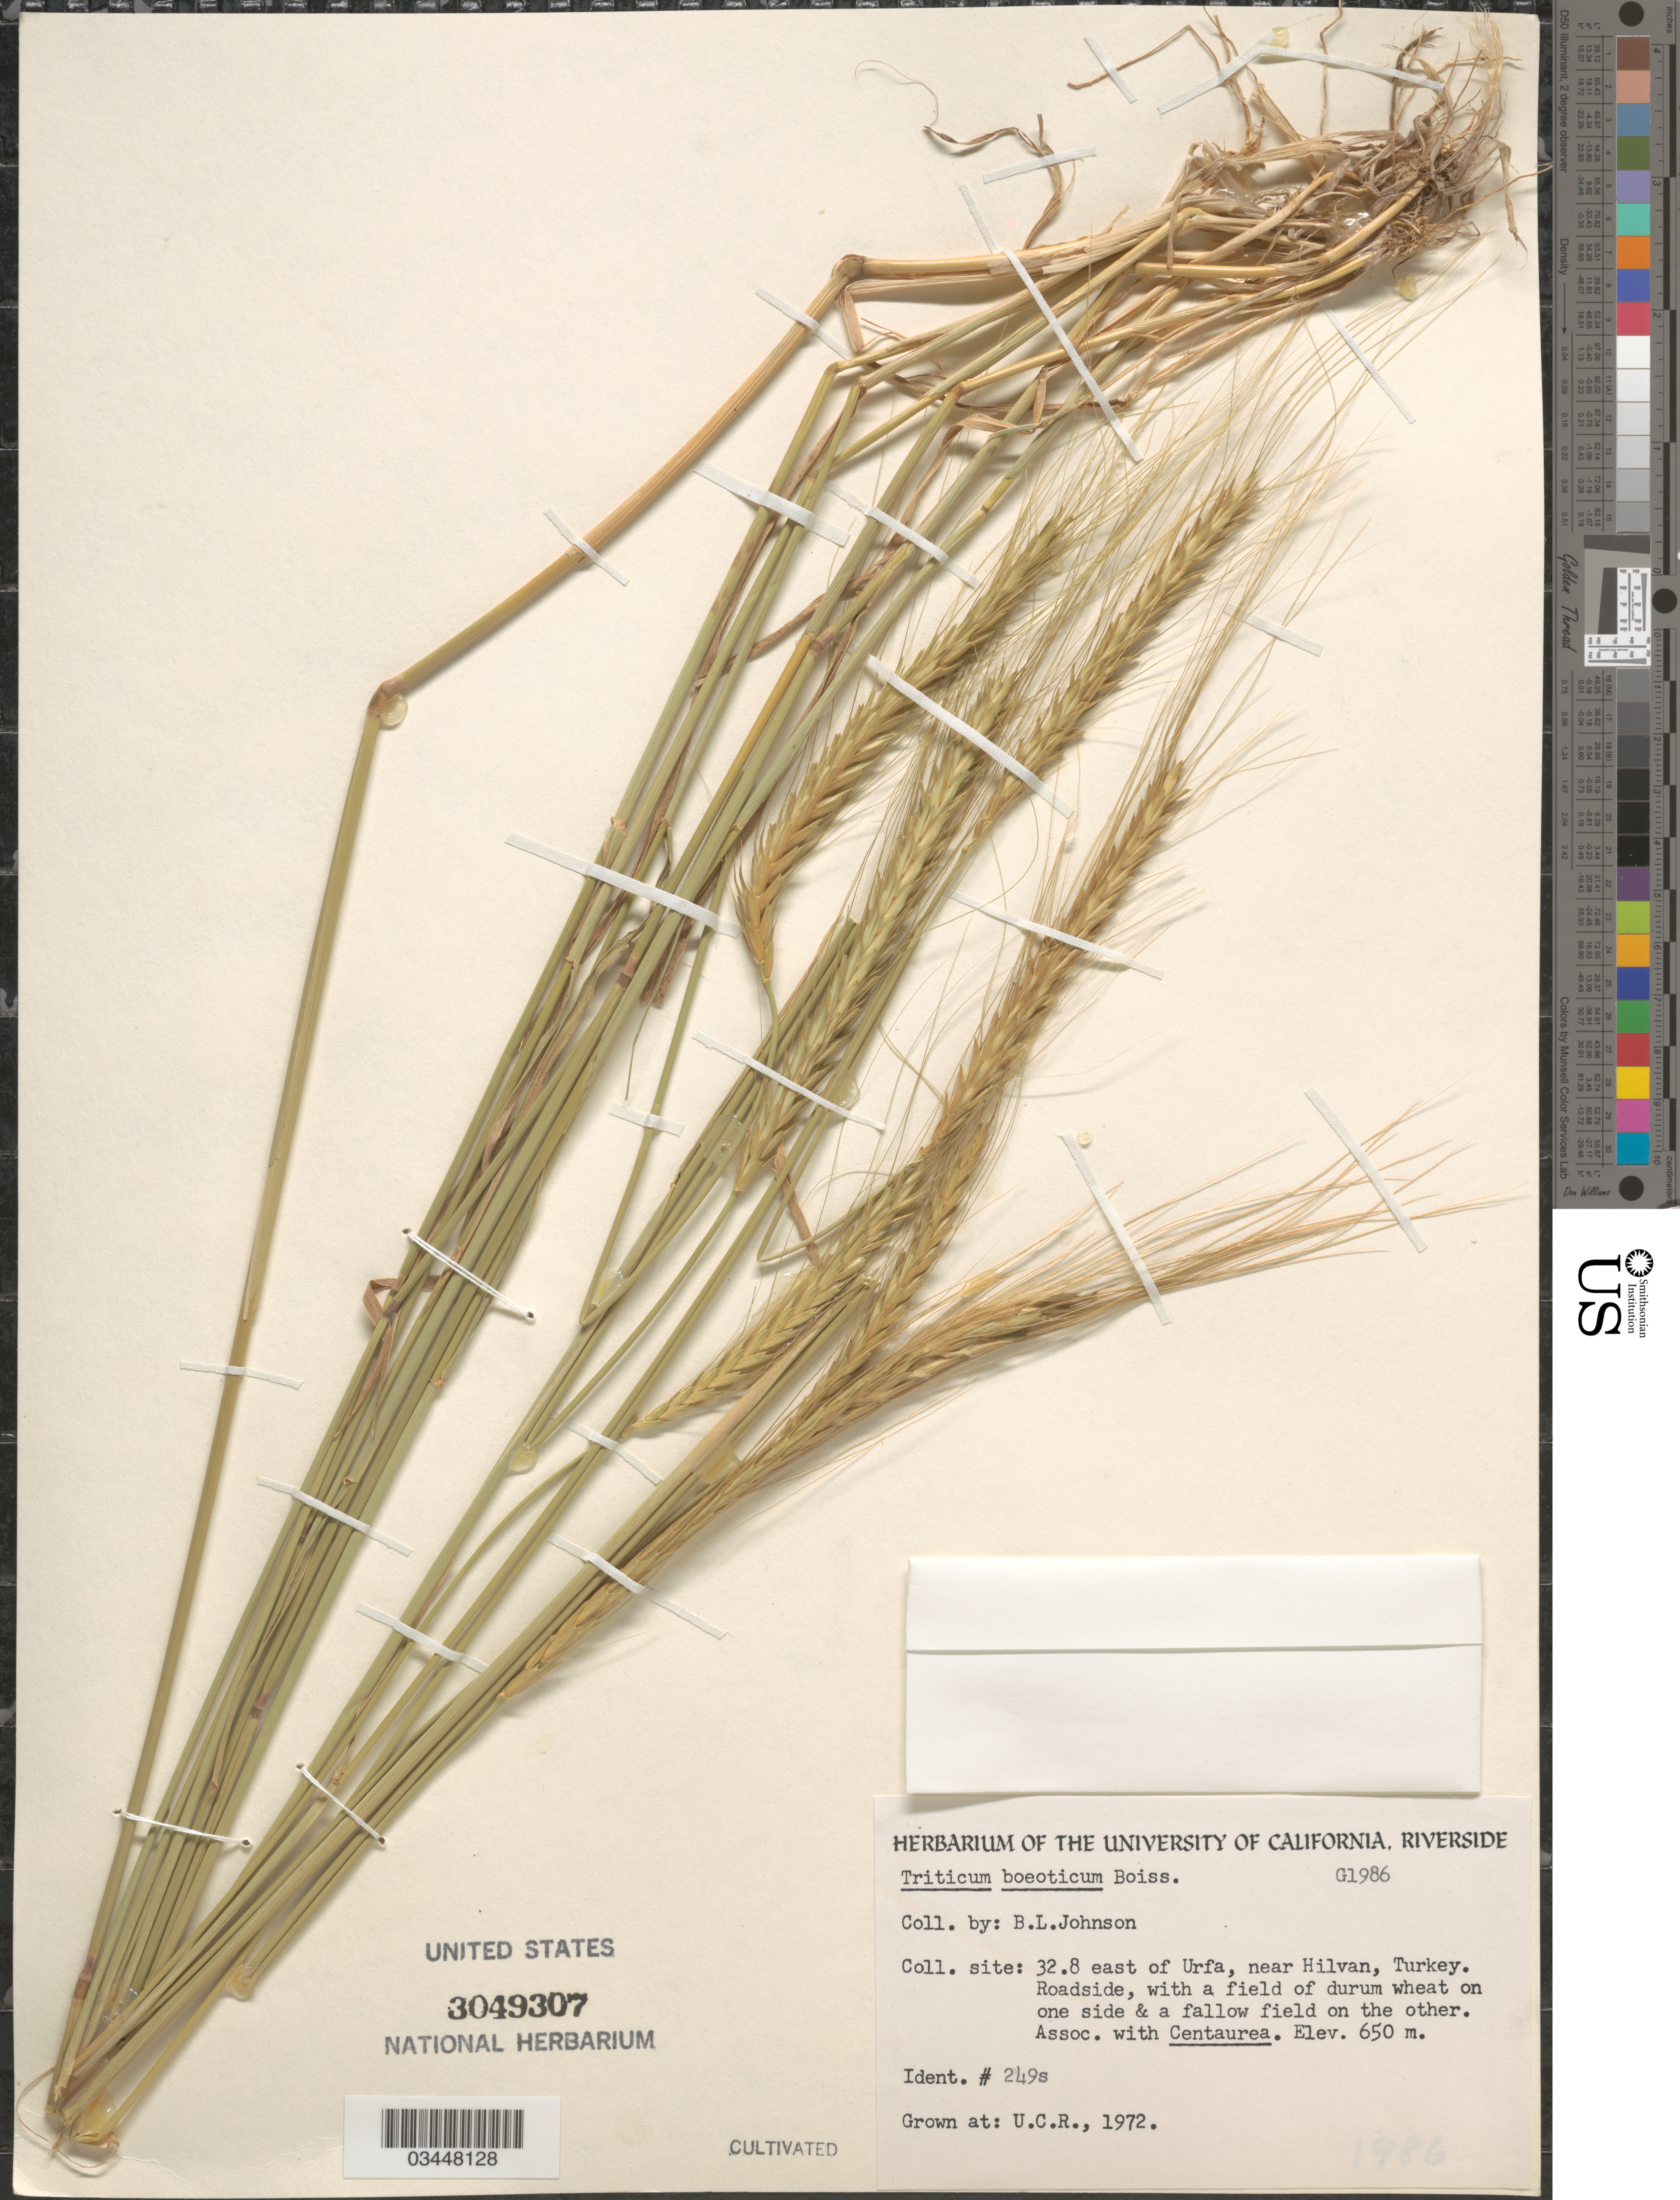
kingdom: Plantae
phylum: Tracheophyta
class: Liliopsida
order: Poales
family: Poaceae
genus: Triticum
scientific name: Triticum boeoticum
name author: Boiss.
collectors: ex herb. Univ. of California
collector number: G1986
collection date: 1972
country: United States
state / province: California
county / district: Riverside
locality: U.C.R.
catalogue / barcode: US 3049307